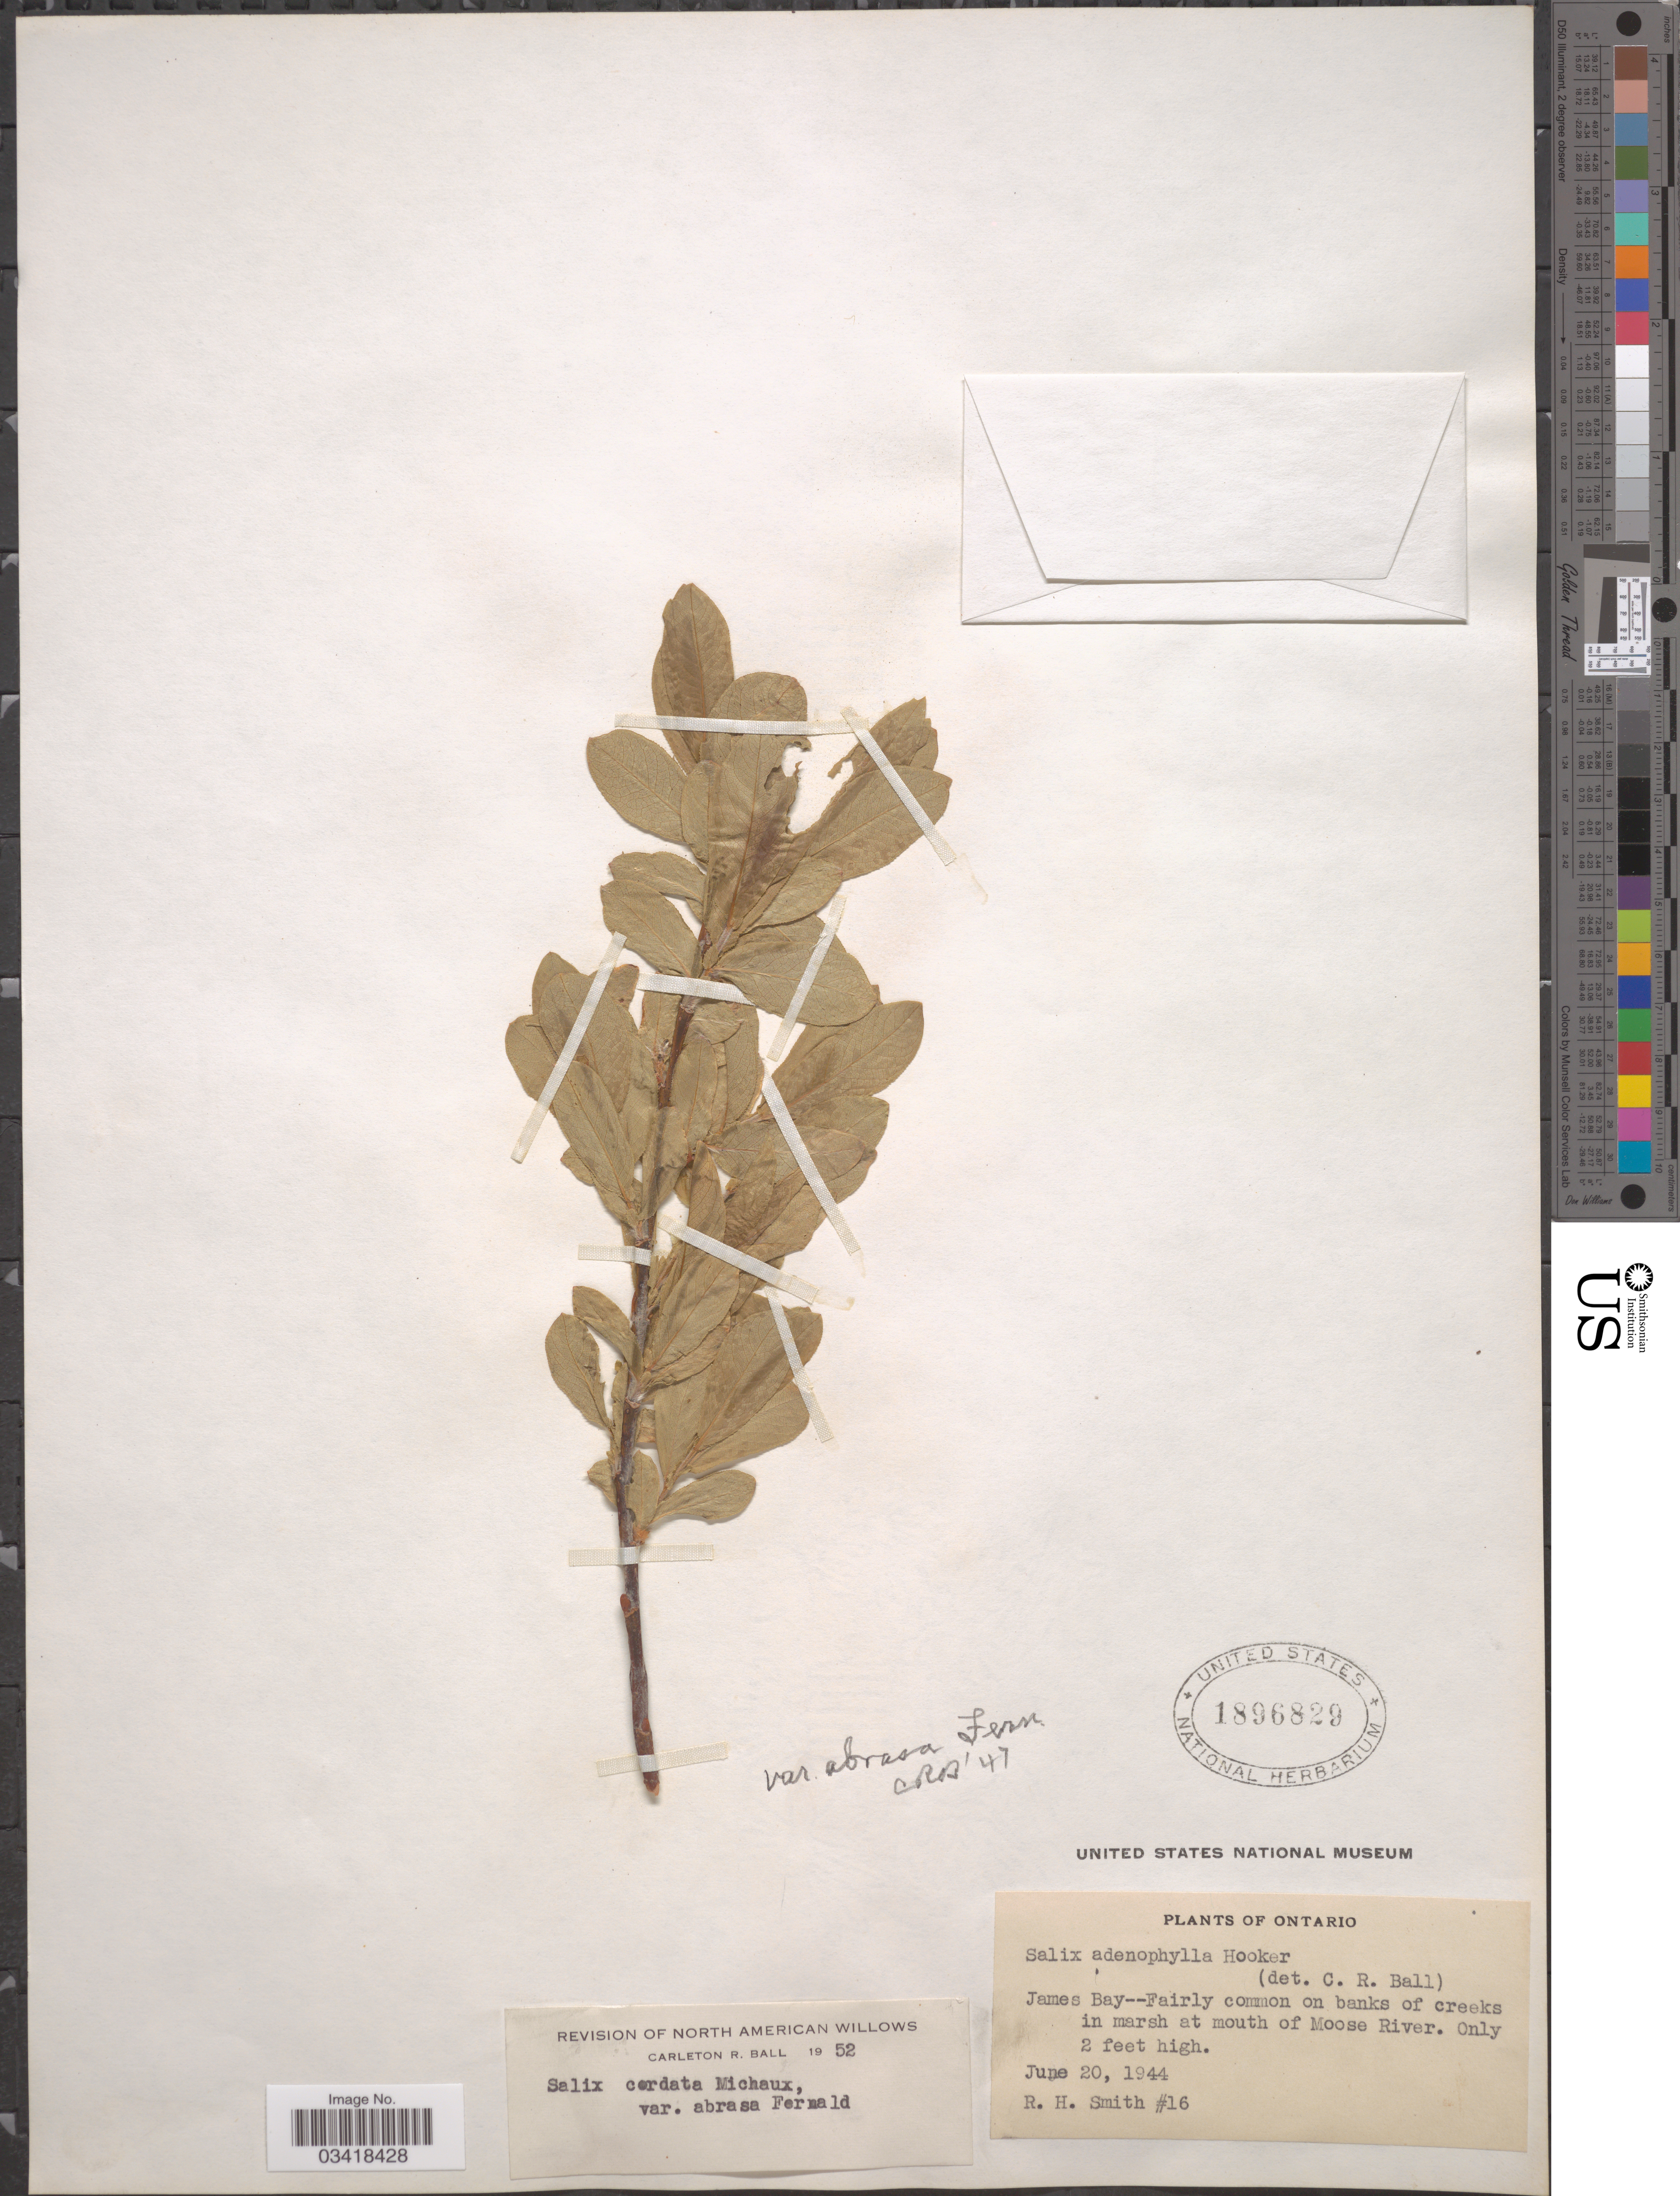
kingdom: Plantae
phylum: Tracheophyta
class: Magnoliopsida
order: Malpighiales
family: Salicaceae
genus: Salix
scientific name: Salix adenophylla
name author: Hook.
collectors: R. H. Smith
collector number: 16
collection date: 1944-06-20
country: Canada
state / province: Ontario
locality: James Bay- Fairly common on banks of creeks in marsh at mouth of Moose River.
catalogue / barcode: US 1896829